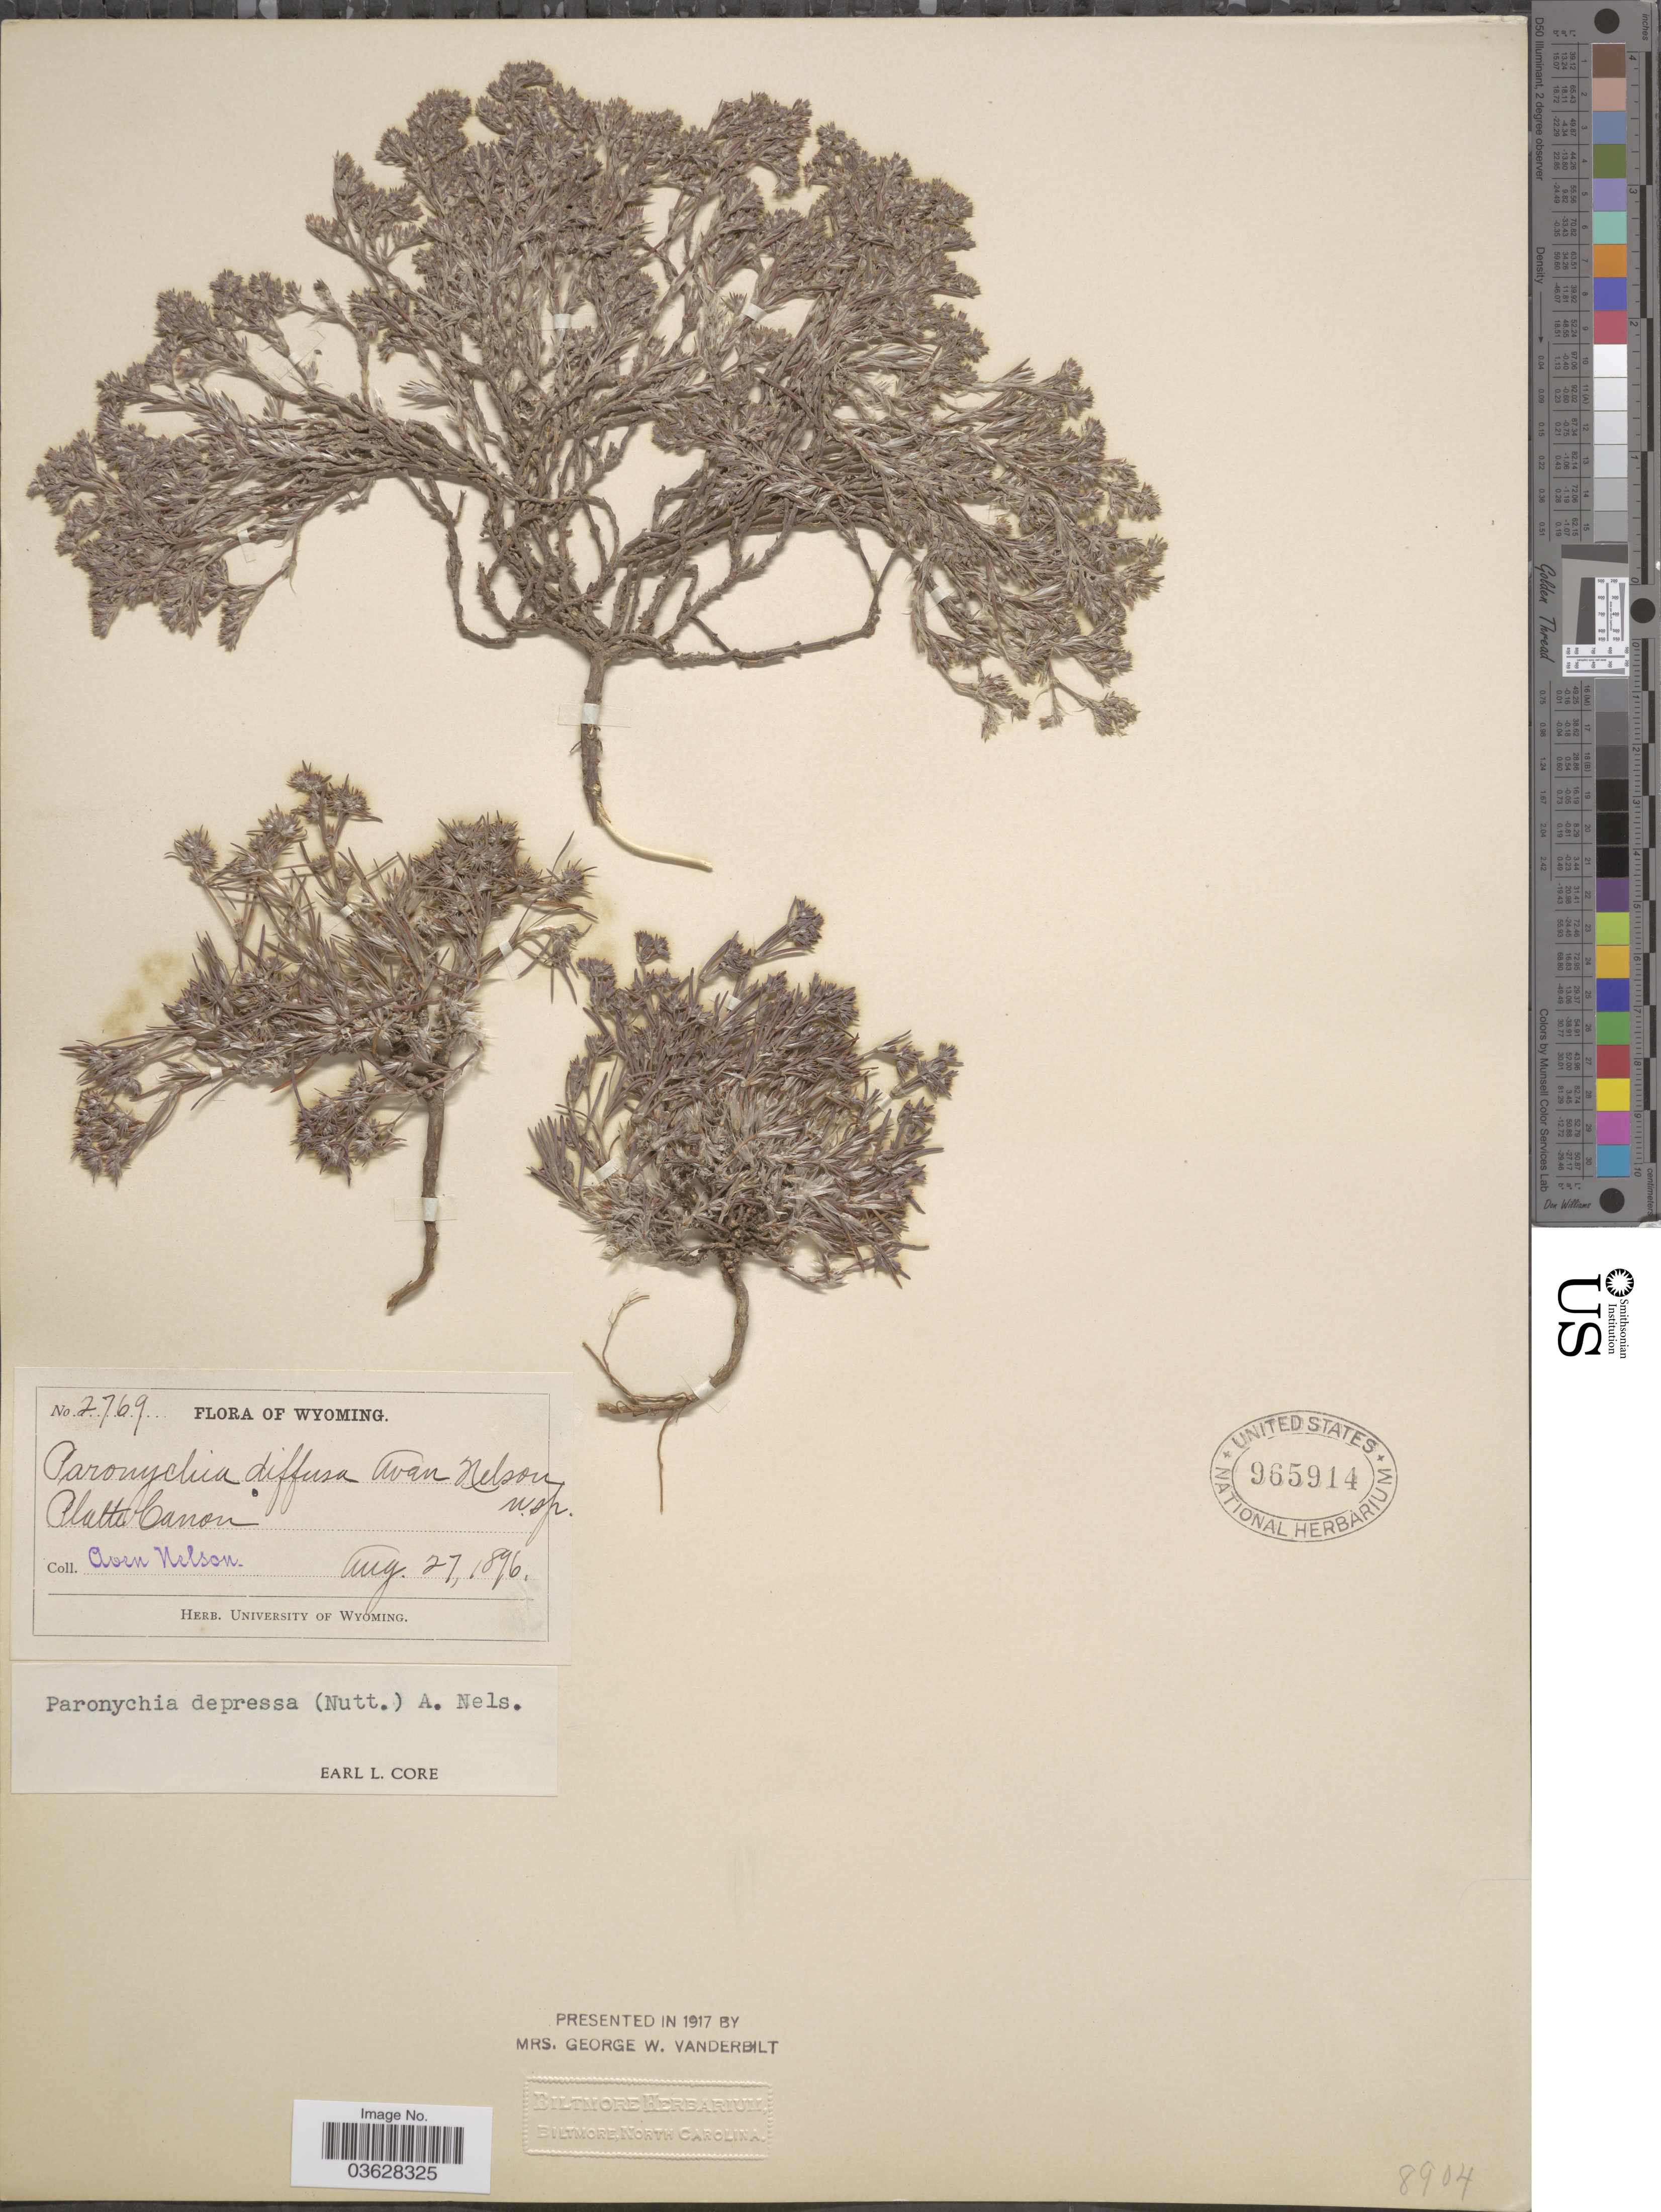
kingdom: Plantae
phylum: Tracheophyta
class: Magnoliopsida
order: Caryophyllales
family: Caryophyllaceae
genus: Paronychia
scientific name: Paronychia depressa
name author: (Torr. & A. Gray) Nutt. ex A. Nelson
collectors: A. Nelson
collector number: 2769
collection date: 1896-08-27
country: United States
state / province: Wyoming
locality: Platte Canon.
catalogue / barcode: US 965914